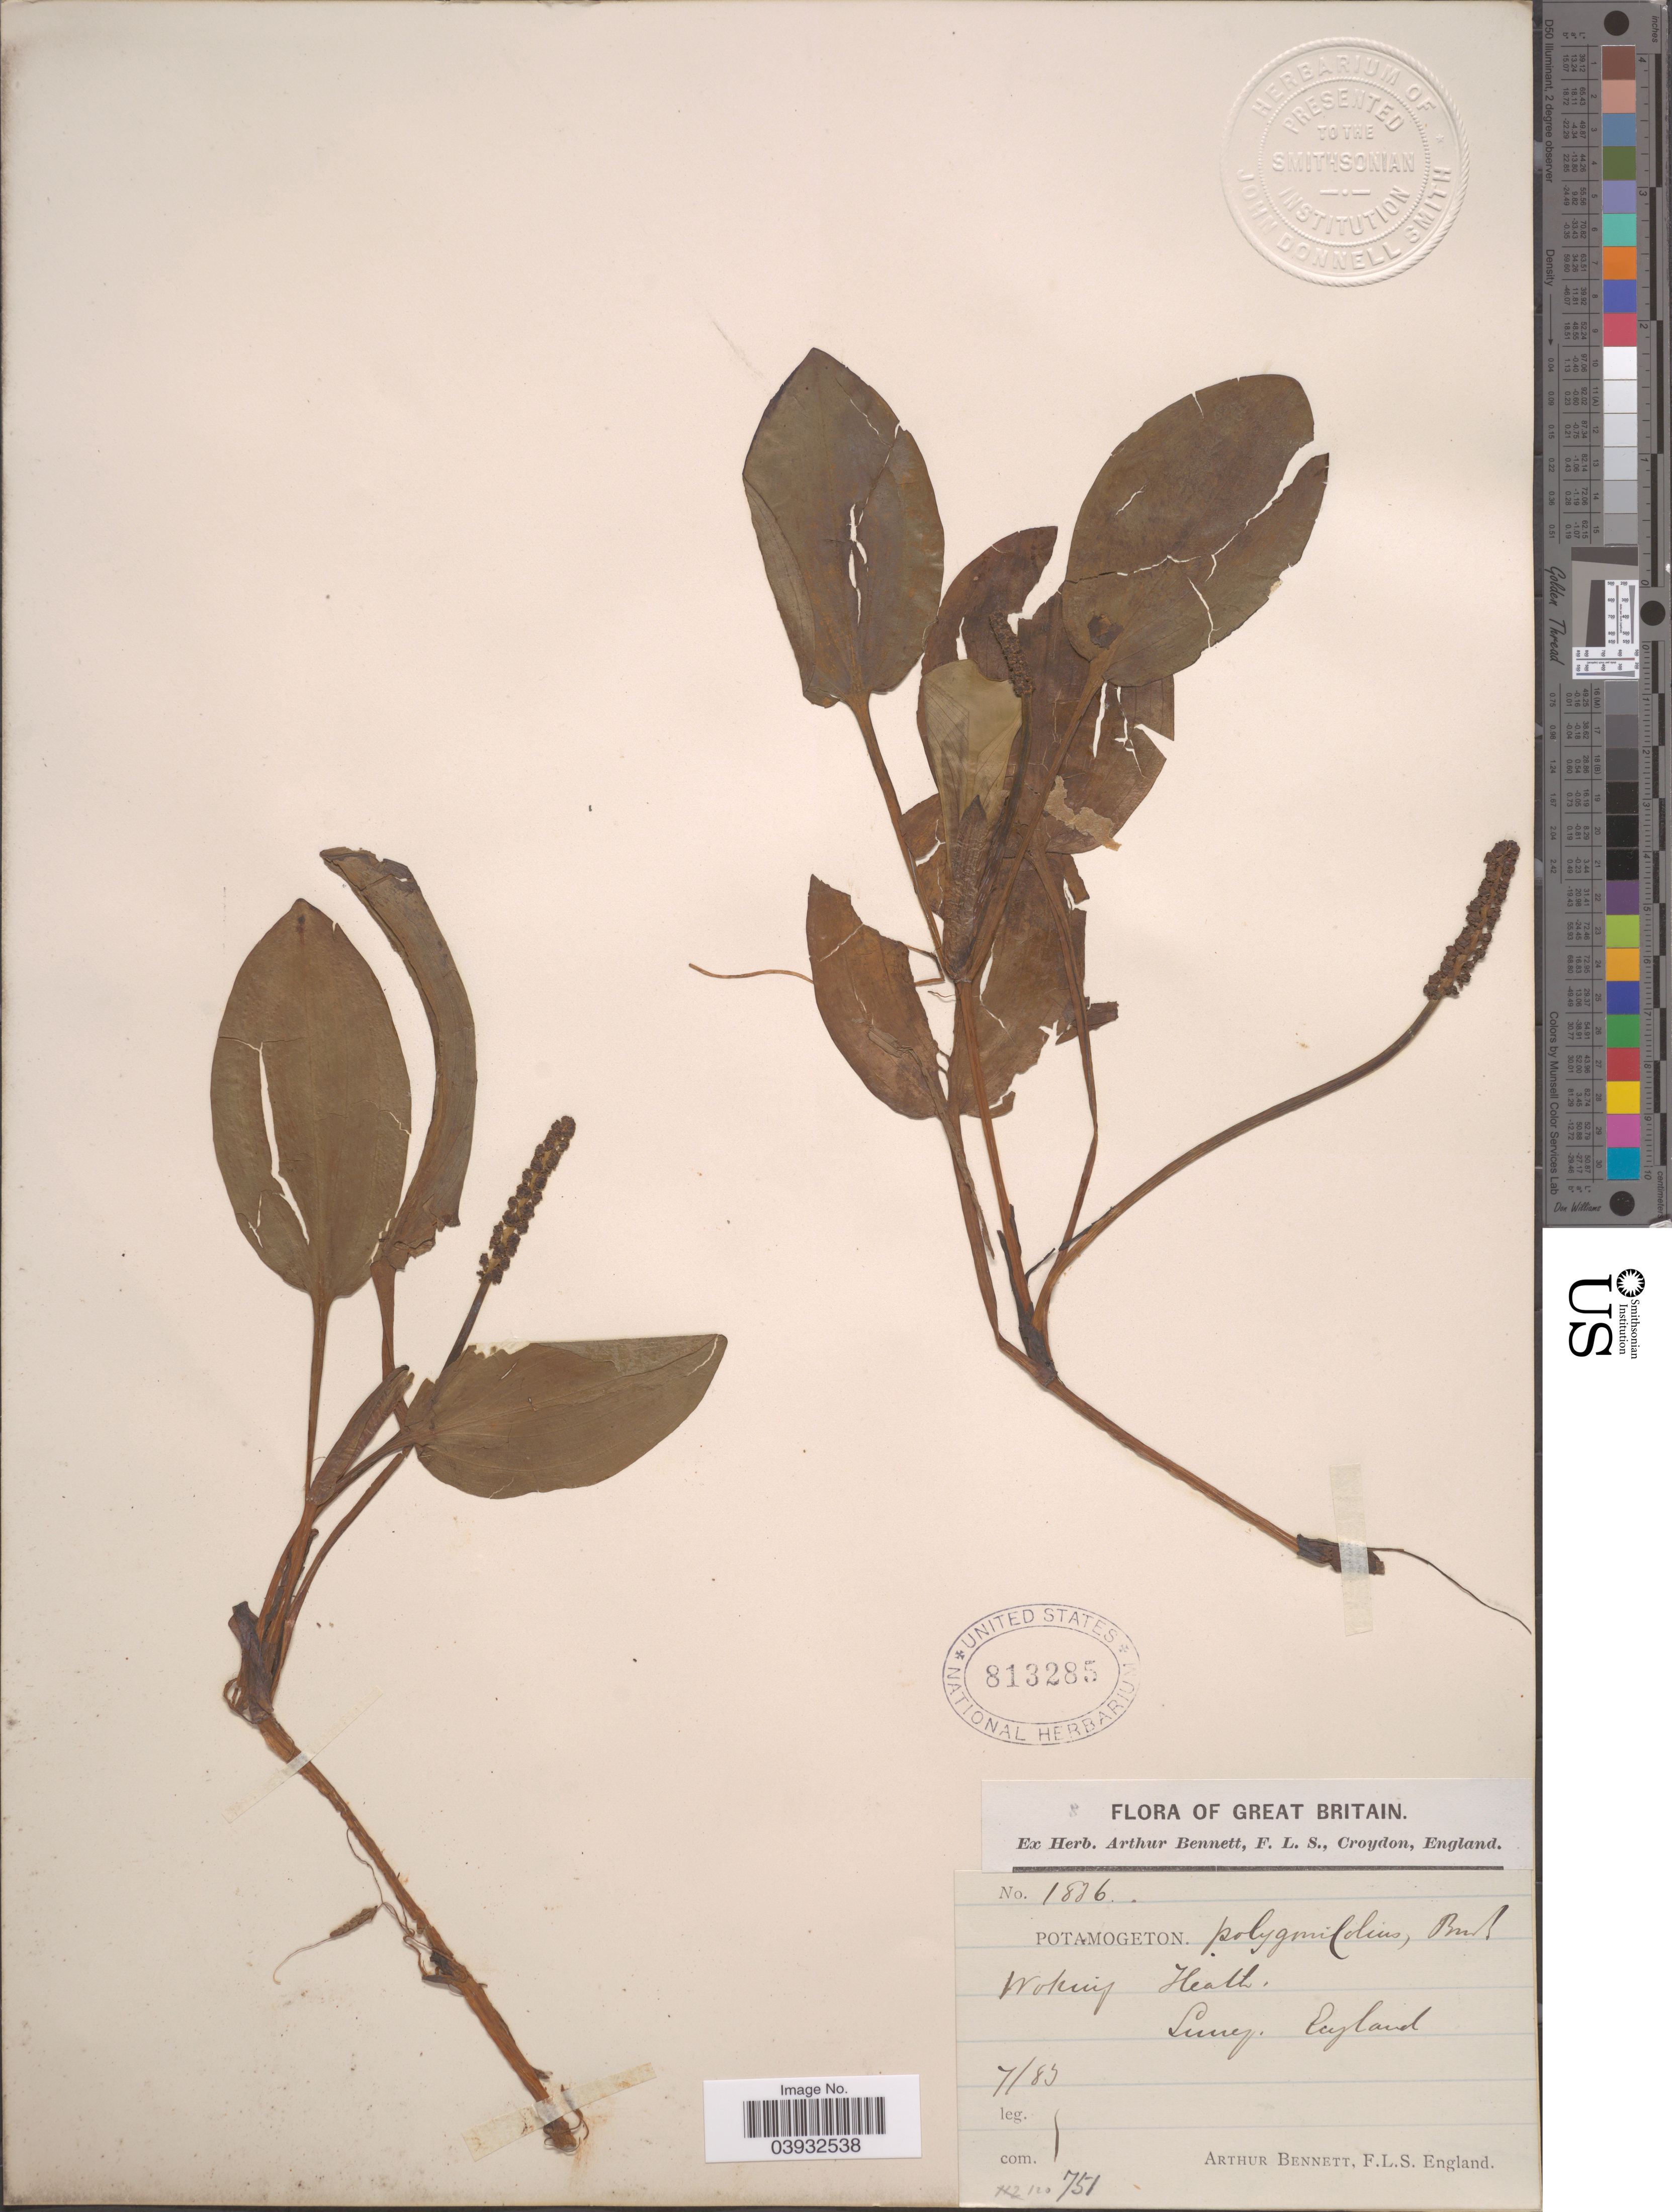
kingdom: Plantae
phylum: Tracheophyta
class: Liliopsida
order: Alismatales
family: Potamogetonaceae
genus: Potamogeton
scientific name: Potamogeton polygonifolius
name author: Pourr.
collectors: A. Bennett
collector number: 1836*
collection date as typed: Transcribed d/m/y: /7/83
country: United Kingdom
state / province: England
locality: Great Britain. Wotring Heath. Surrey.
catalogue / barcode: US 813285